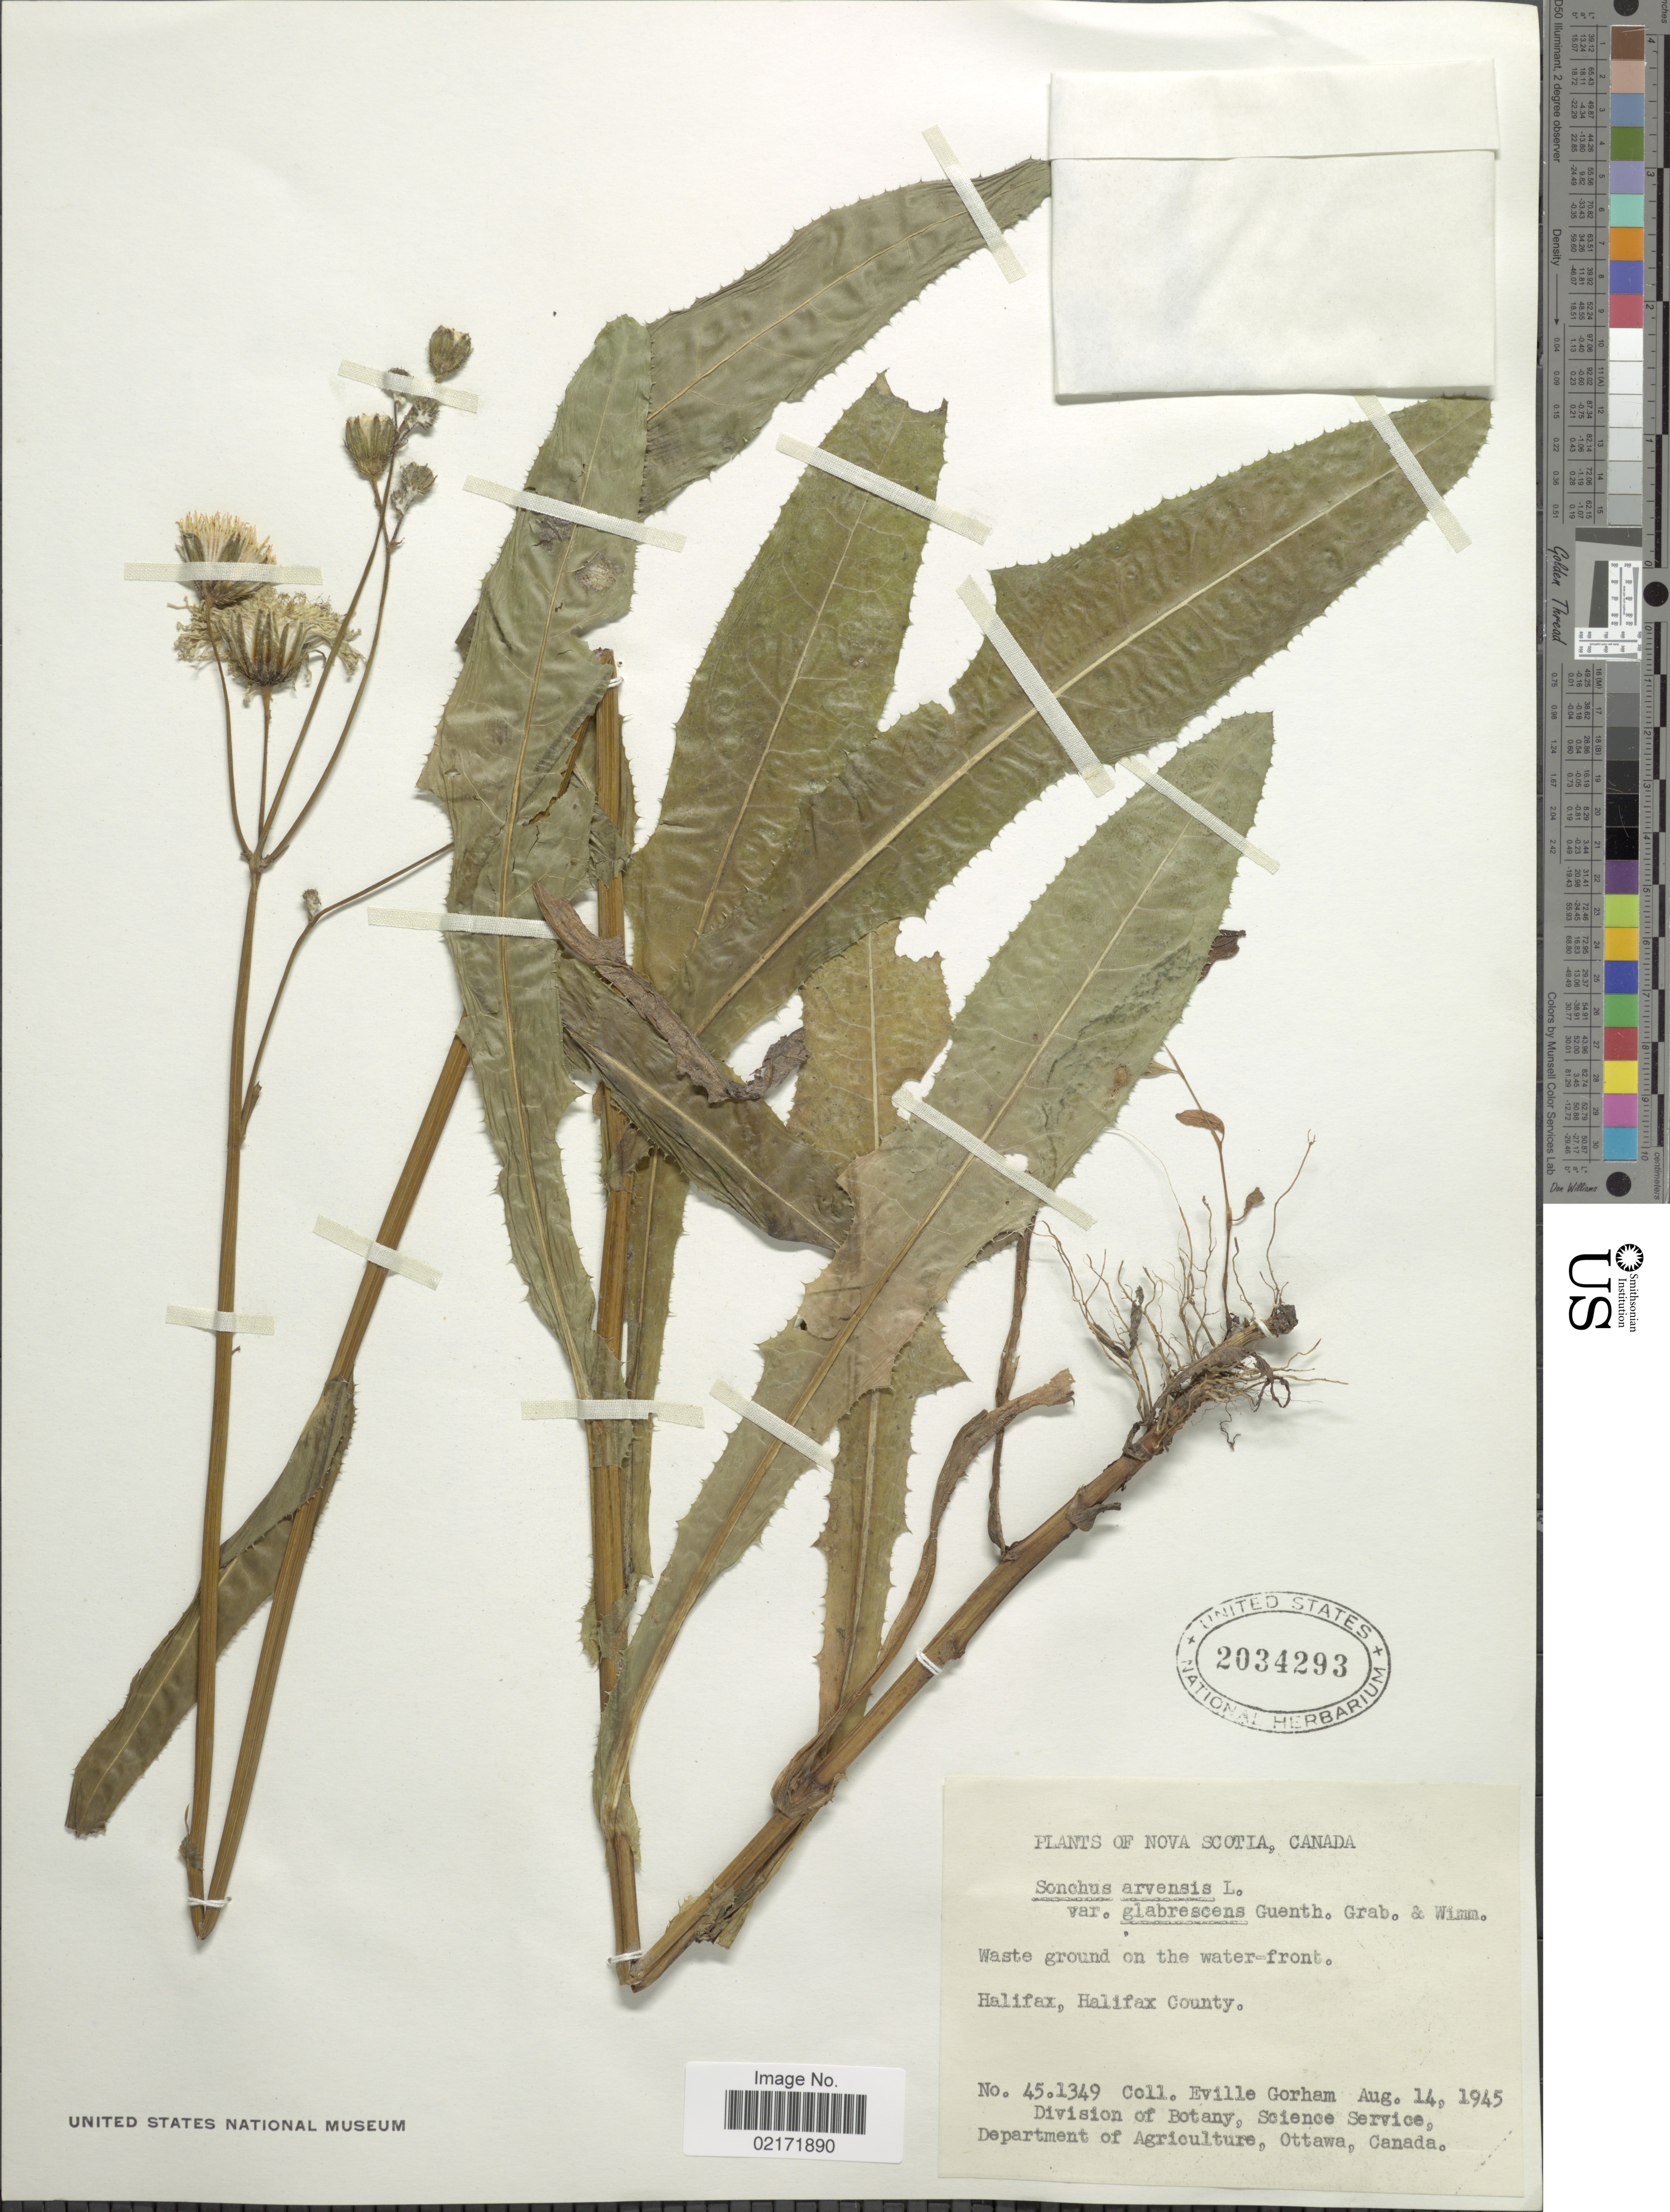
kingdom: Plantae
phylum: Tracheophyta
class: Magnoliopsida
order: Asterales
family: Asteraceae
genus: Sonchus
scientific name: Sonchus arvensis subsp. uliginosus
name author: (M. Bieb.) Nyman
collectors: E. Gorham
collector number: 451349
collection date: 1945-08-14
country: Canada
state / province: Nova Scotia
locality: Waste ground on the water-front, Halifex, Halifax County.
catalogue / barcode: US 2034293